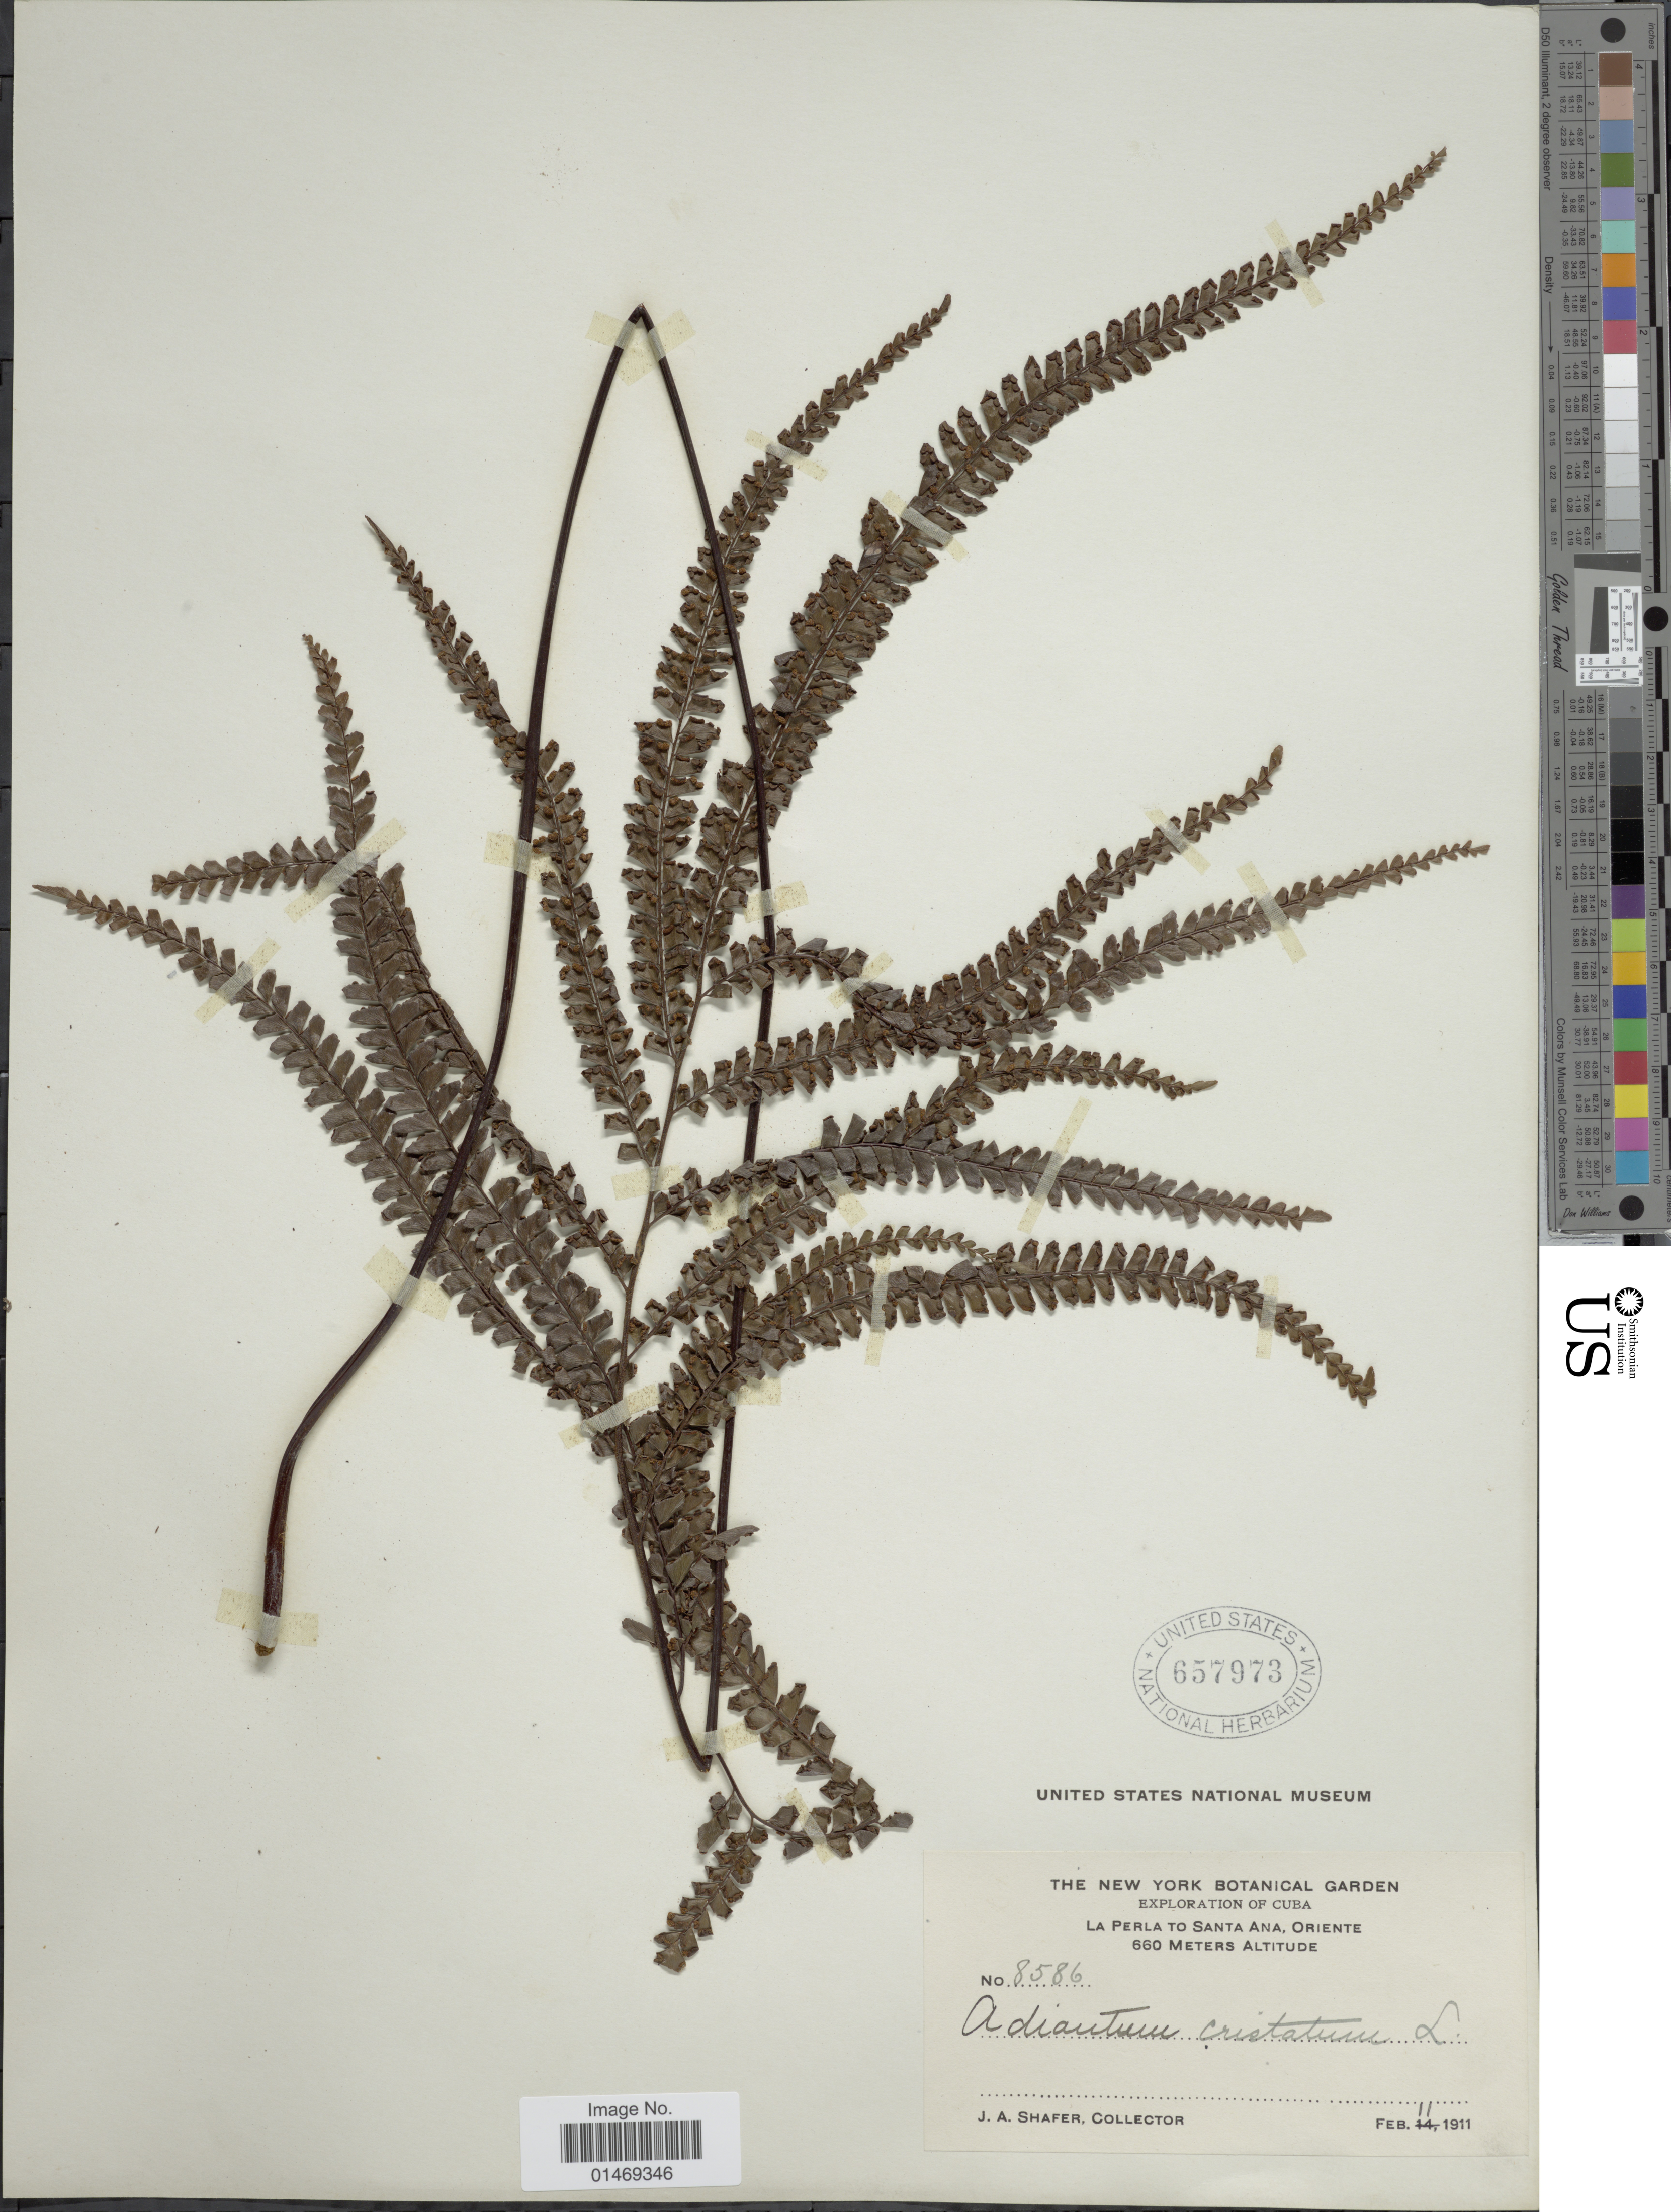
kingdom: Plantae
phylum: Tracheophyta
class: Polypodiopsida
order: Polypodiales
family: Pteridaceae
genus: Adiantum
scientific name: Adiantum pyramidale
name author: (L.) Willd.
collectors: J. A. Shafer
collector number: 8526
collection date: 1911-02-11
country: Cuba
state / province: Oriente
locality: La Perla to Santa ana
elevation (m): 660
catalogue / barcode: US 657973